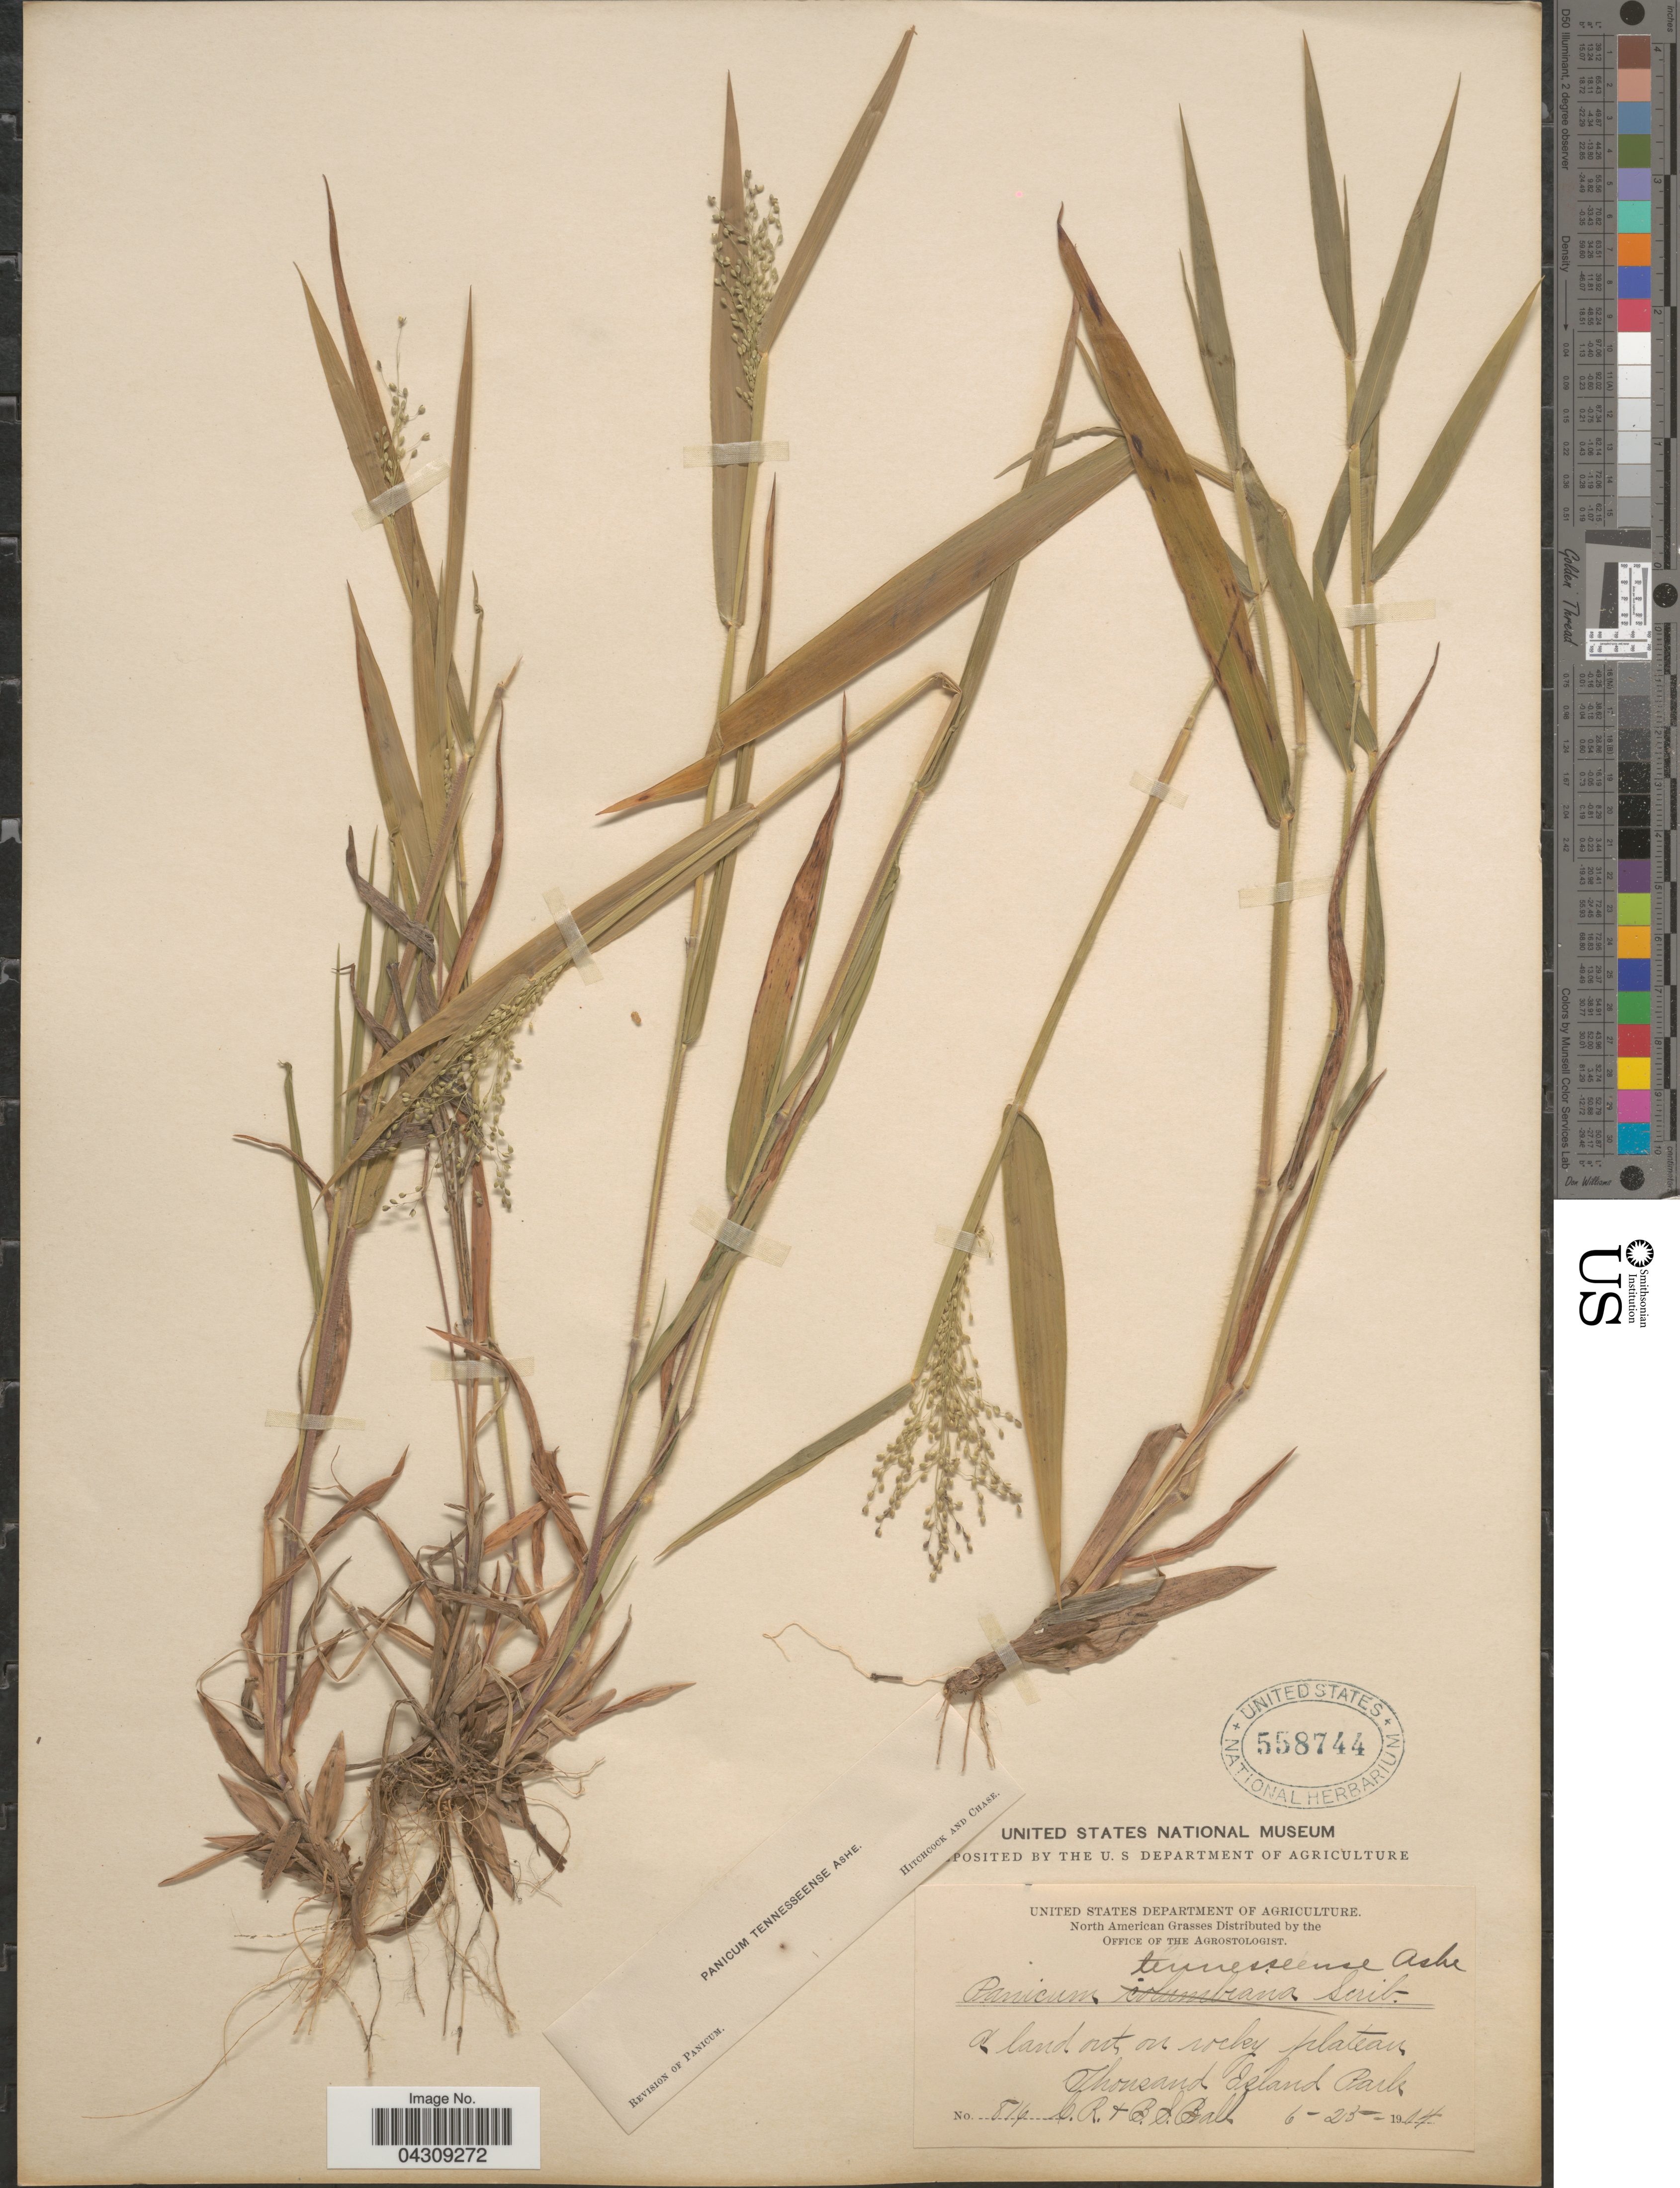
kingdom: Plantae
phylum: Tracheophyta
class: Liliopsida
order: Poales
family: Poaceae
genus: Dichanthelium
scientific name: Dichanthelium acuminatum var. acuminatum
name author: (Sw.) Gould & C.A. Clark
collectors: C. R. Ball & B. S. Ball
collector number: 816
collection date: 1904-06-25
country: United States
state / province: New York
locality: A land out on rocky plateau. Thousand Island Park.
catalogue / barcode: US 558744